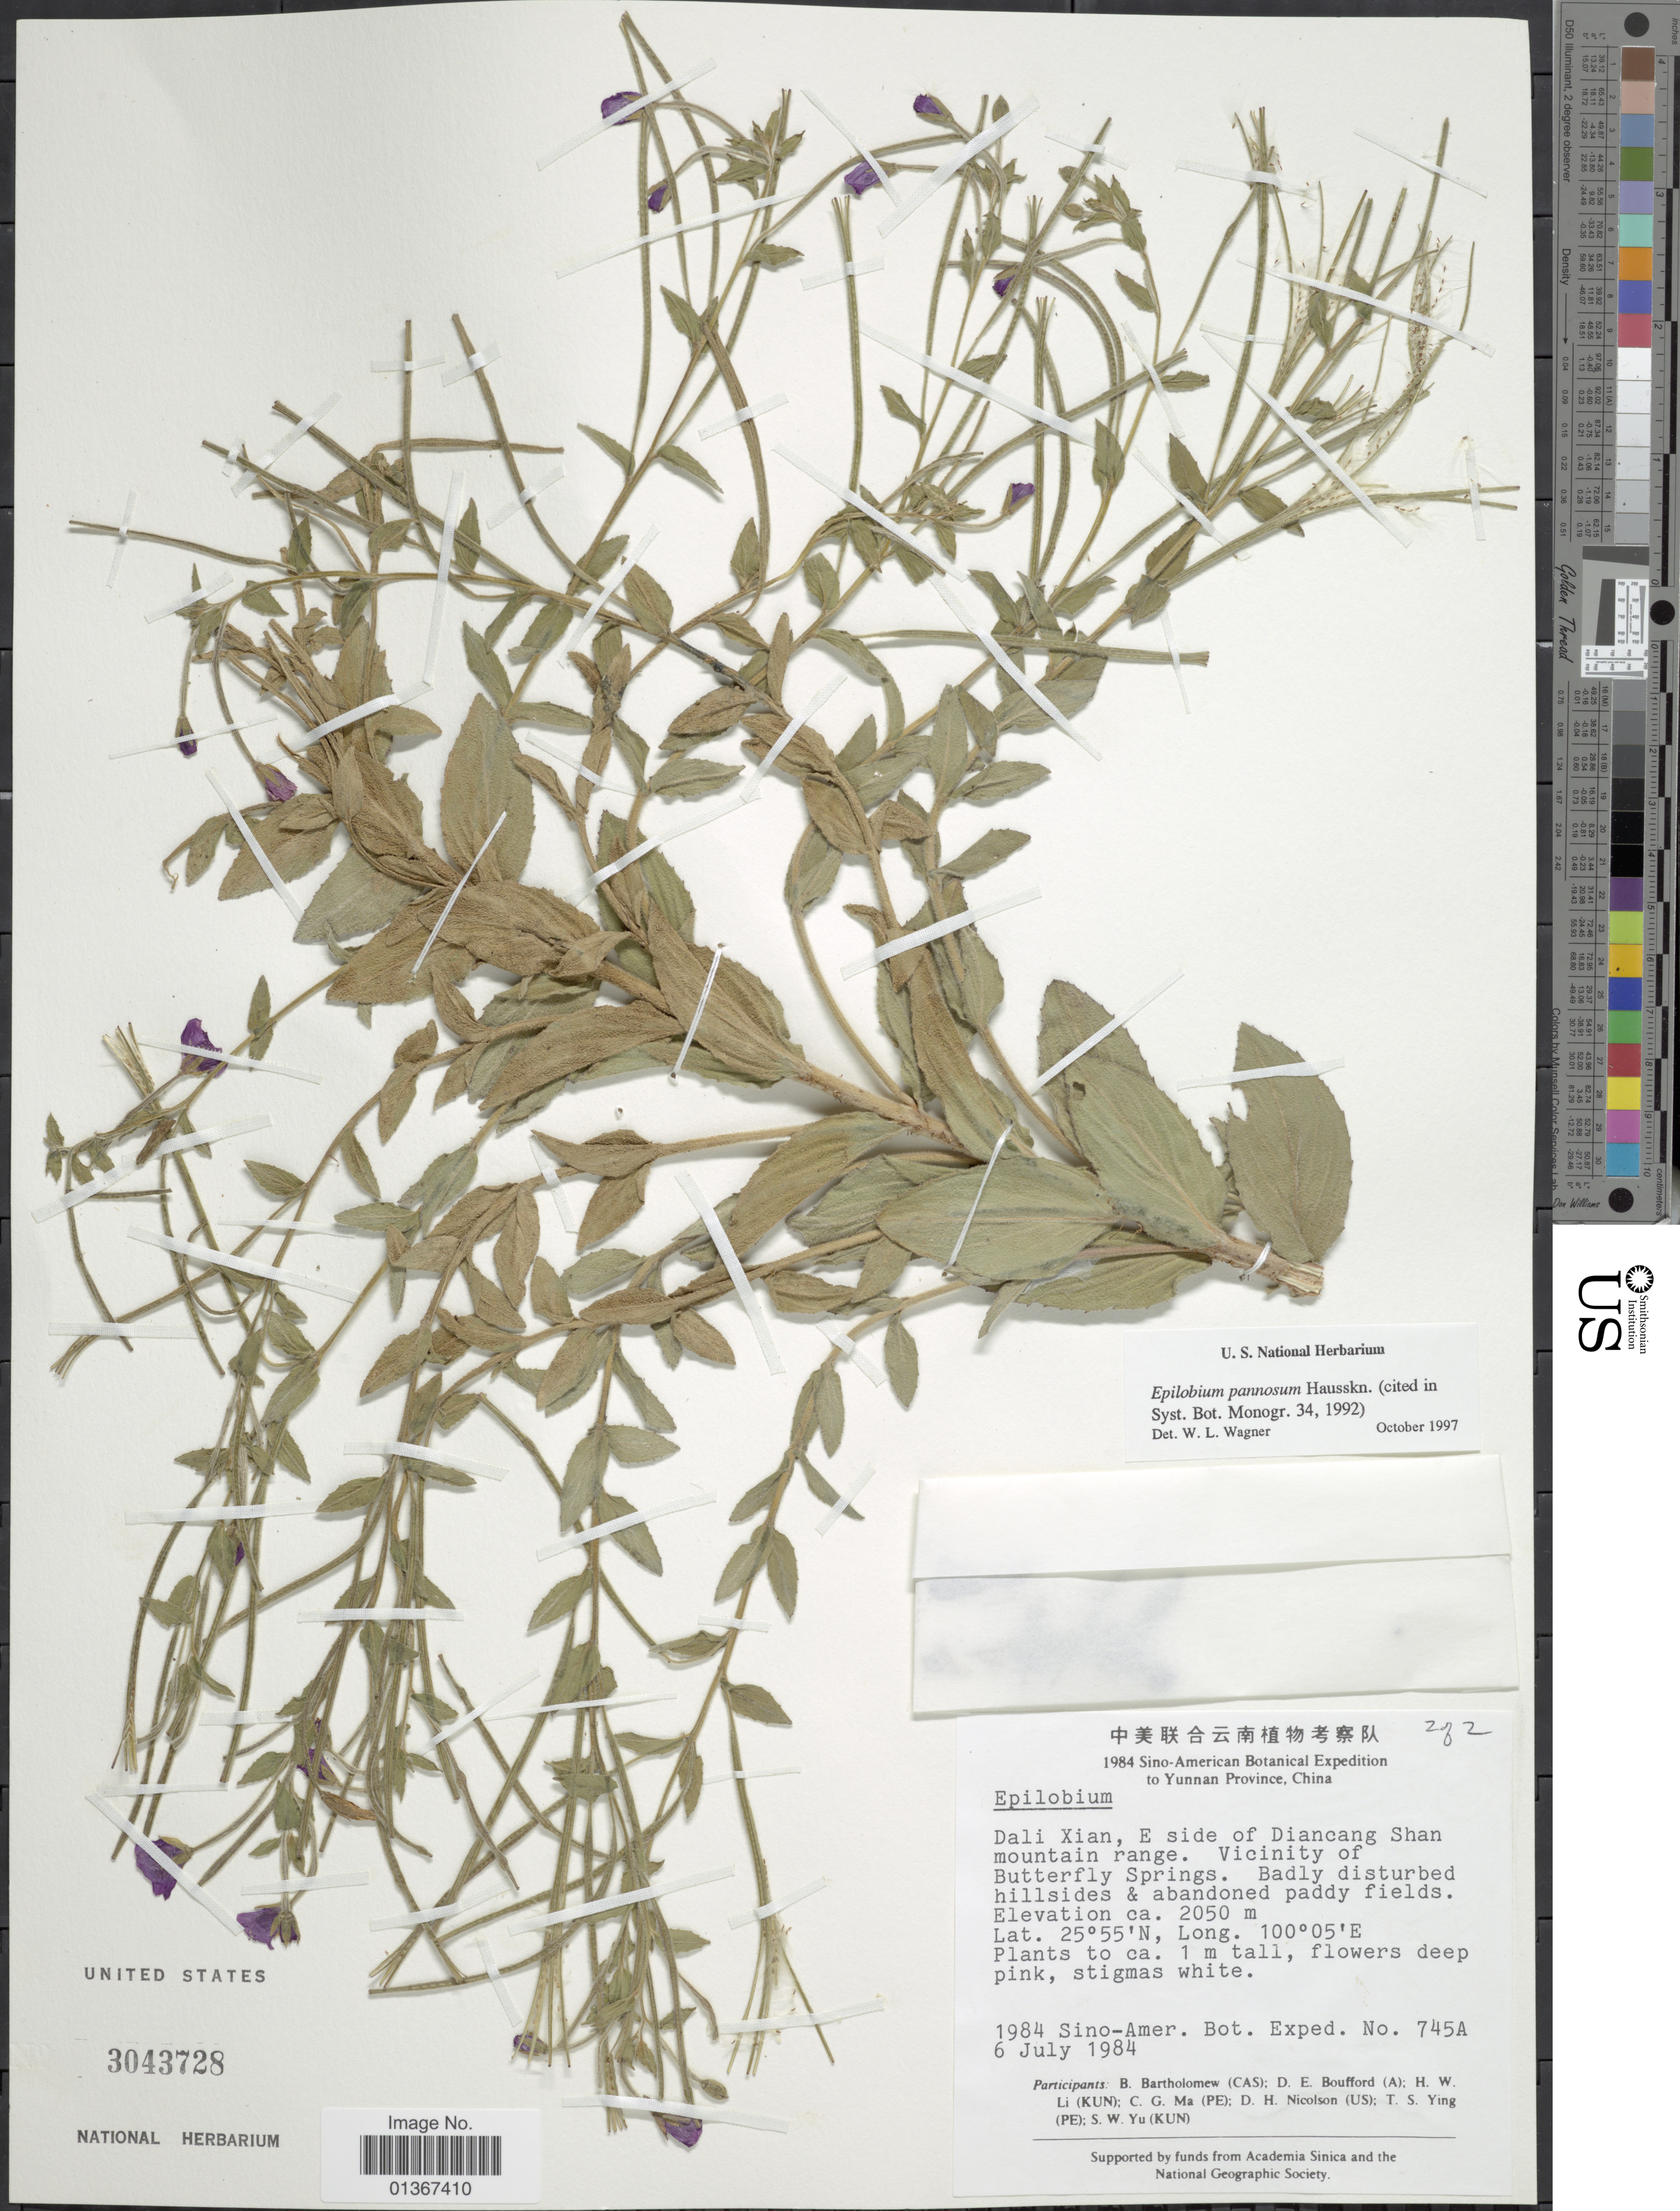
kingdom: Plantae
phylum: Tracheophyta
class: Magnoliopsida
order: Myrtales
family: Onagraceae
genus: Epilobium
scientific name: Epilobium pannosum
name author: Hausskn.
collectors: Sino-Amer. Bot. Exped. 1984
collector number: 745A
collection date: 1984-07-06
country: China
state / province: Yunnan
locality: Dali Xian, E side of Diancang Shan mountain range. Vicinity of Butterfly Springs.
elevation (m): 2050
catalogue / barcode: US 3043728